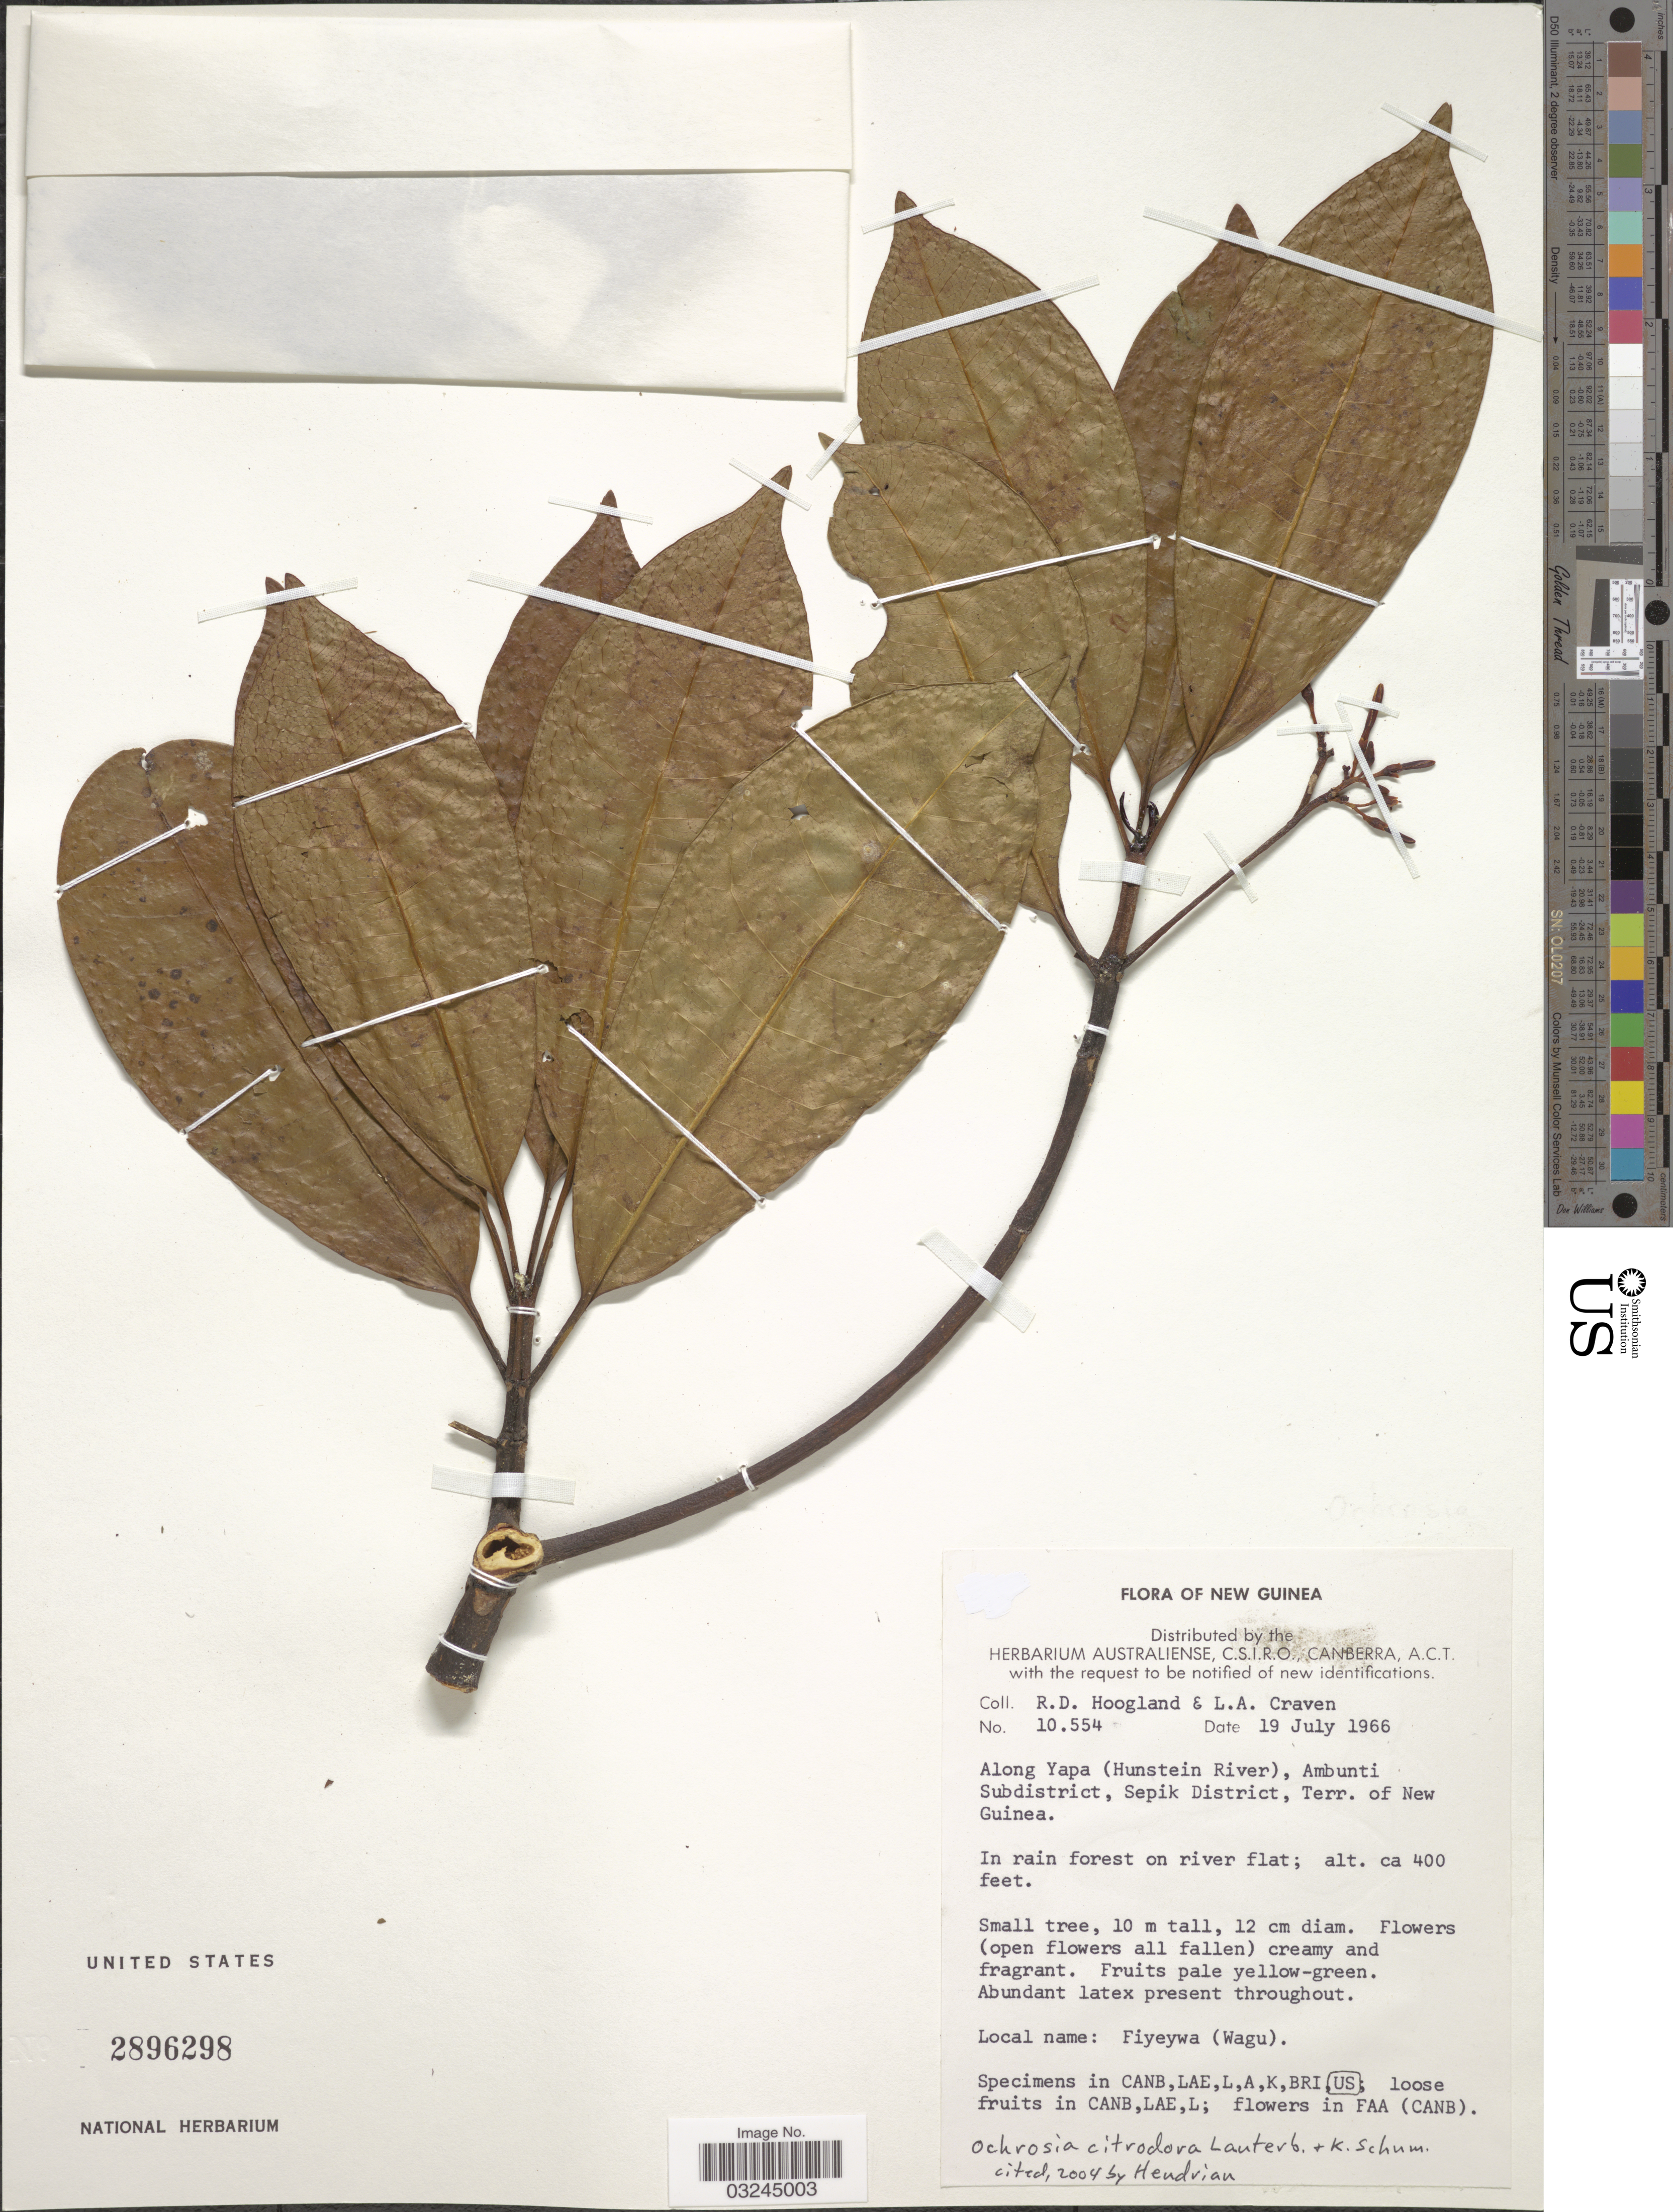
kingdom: Plantae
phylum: Tracheophyta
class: Magnoliopsida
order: Gentianales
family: Apocynaceae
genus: Ochrosia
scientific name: Ochrosia citriodora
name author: K. Schum. & Lauterb.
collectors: R. D. Hoogland & L. A. Craven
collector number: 10554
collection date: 1956-07-19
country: Papua New Guinea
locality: New Guinea. Along Yapa (Hunstein River), Ambunti Subdistrict, Sepik District, Terr. of New Guinea.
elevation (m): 122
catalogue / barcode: US 2896298